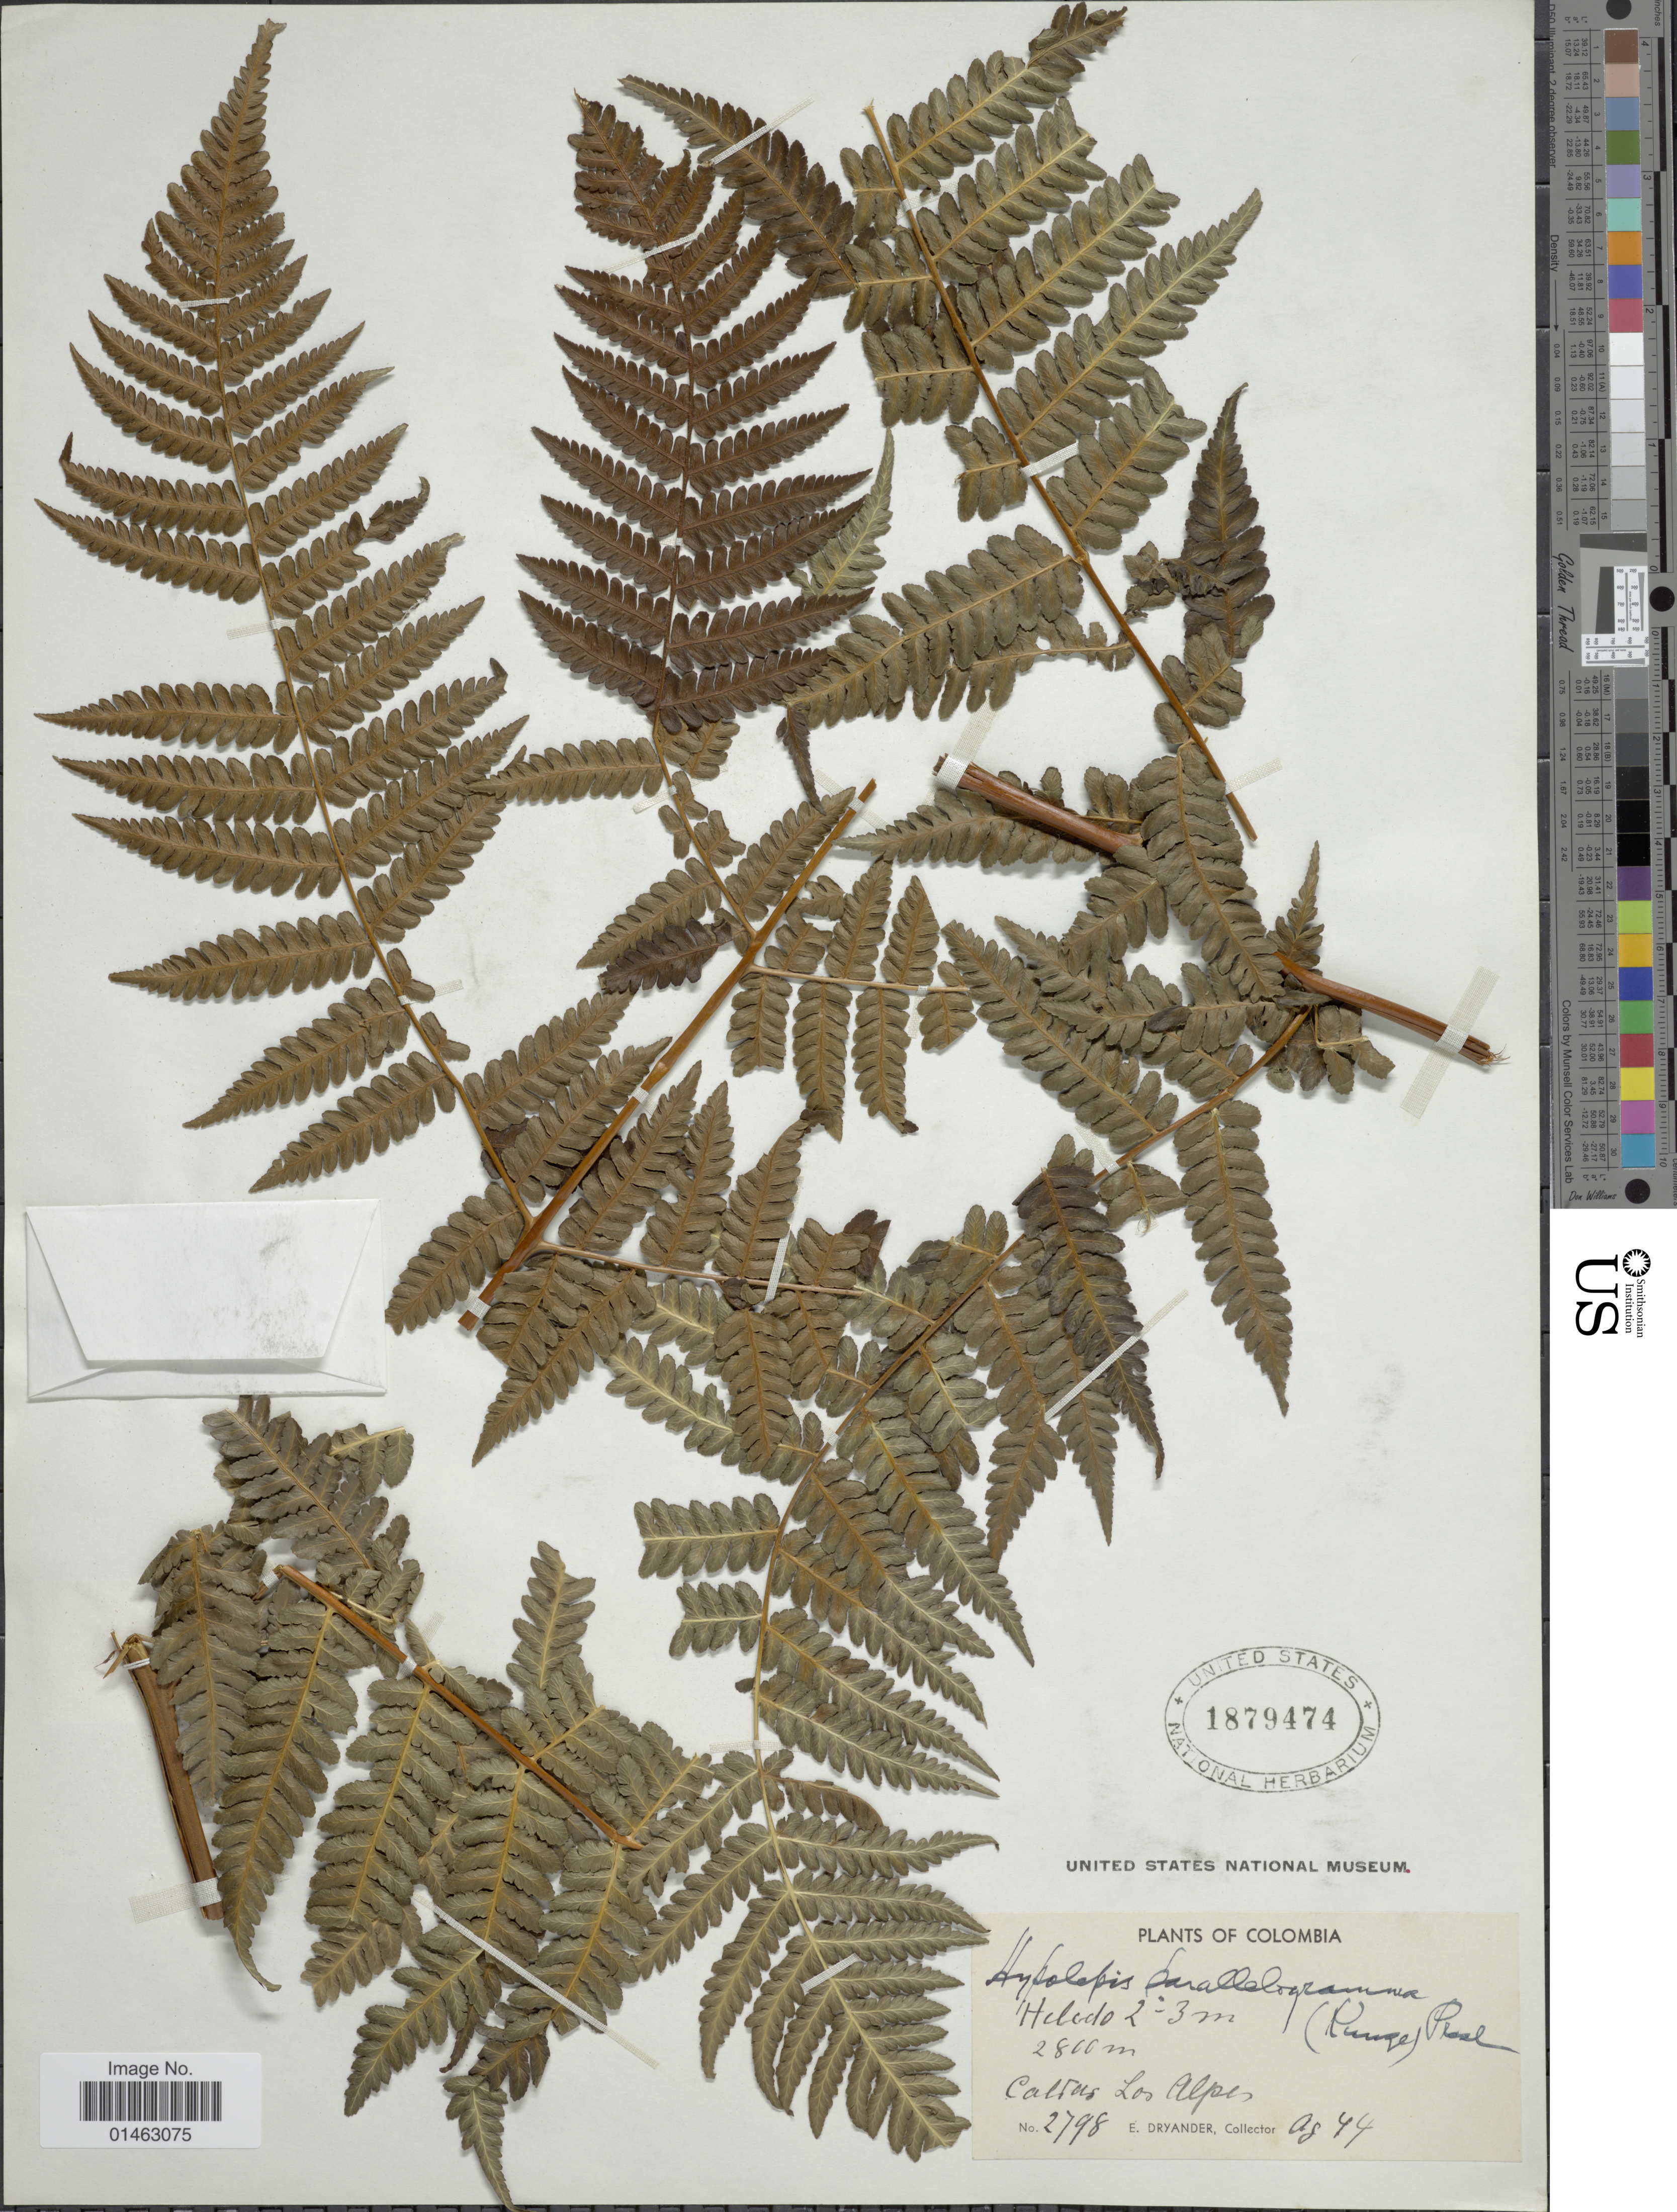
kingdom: Plantae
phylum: Tracheophyta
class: Polypodiopsida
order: Polypodiales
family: Dennstaedtiaceae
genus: Hypolepis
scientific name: Hypolepis parallelogramma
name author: (Kunze) C. Presl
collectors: E. Dryander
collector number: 2798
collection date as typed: Transcribed d/m/y: /8/44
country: Colombia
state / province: Caldas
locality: Caldas Los Alpes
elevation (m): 2800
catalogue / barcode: US 1879474